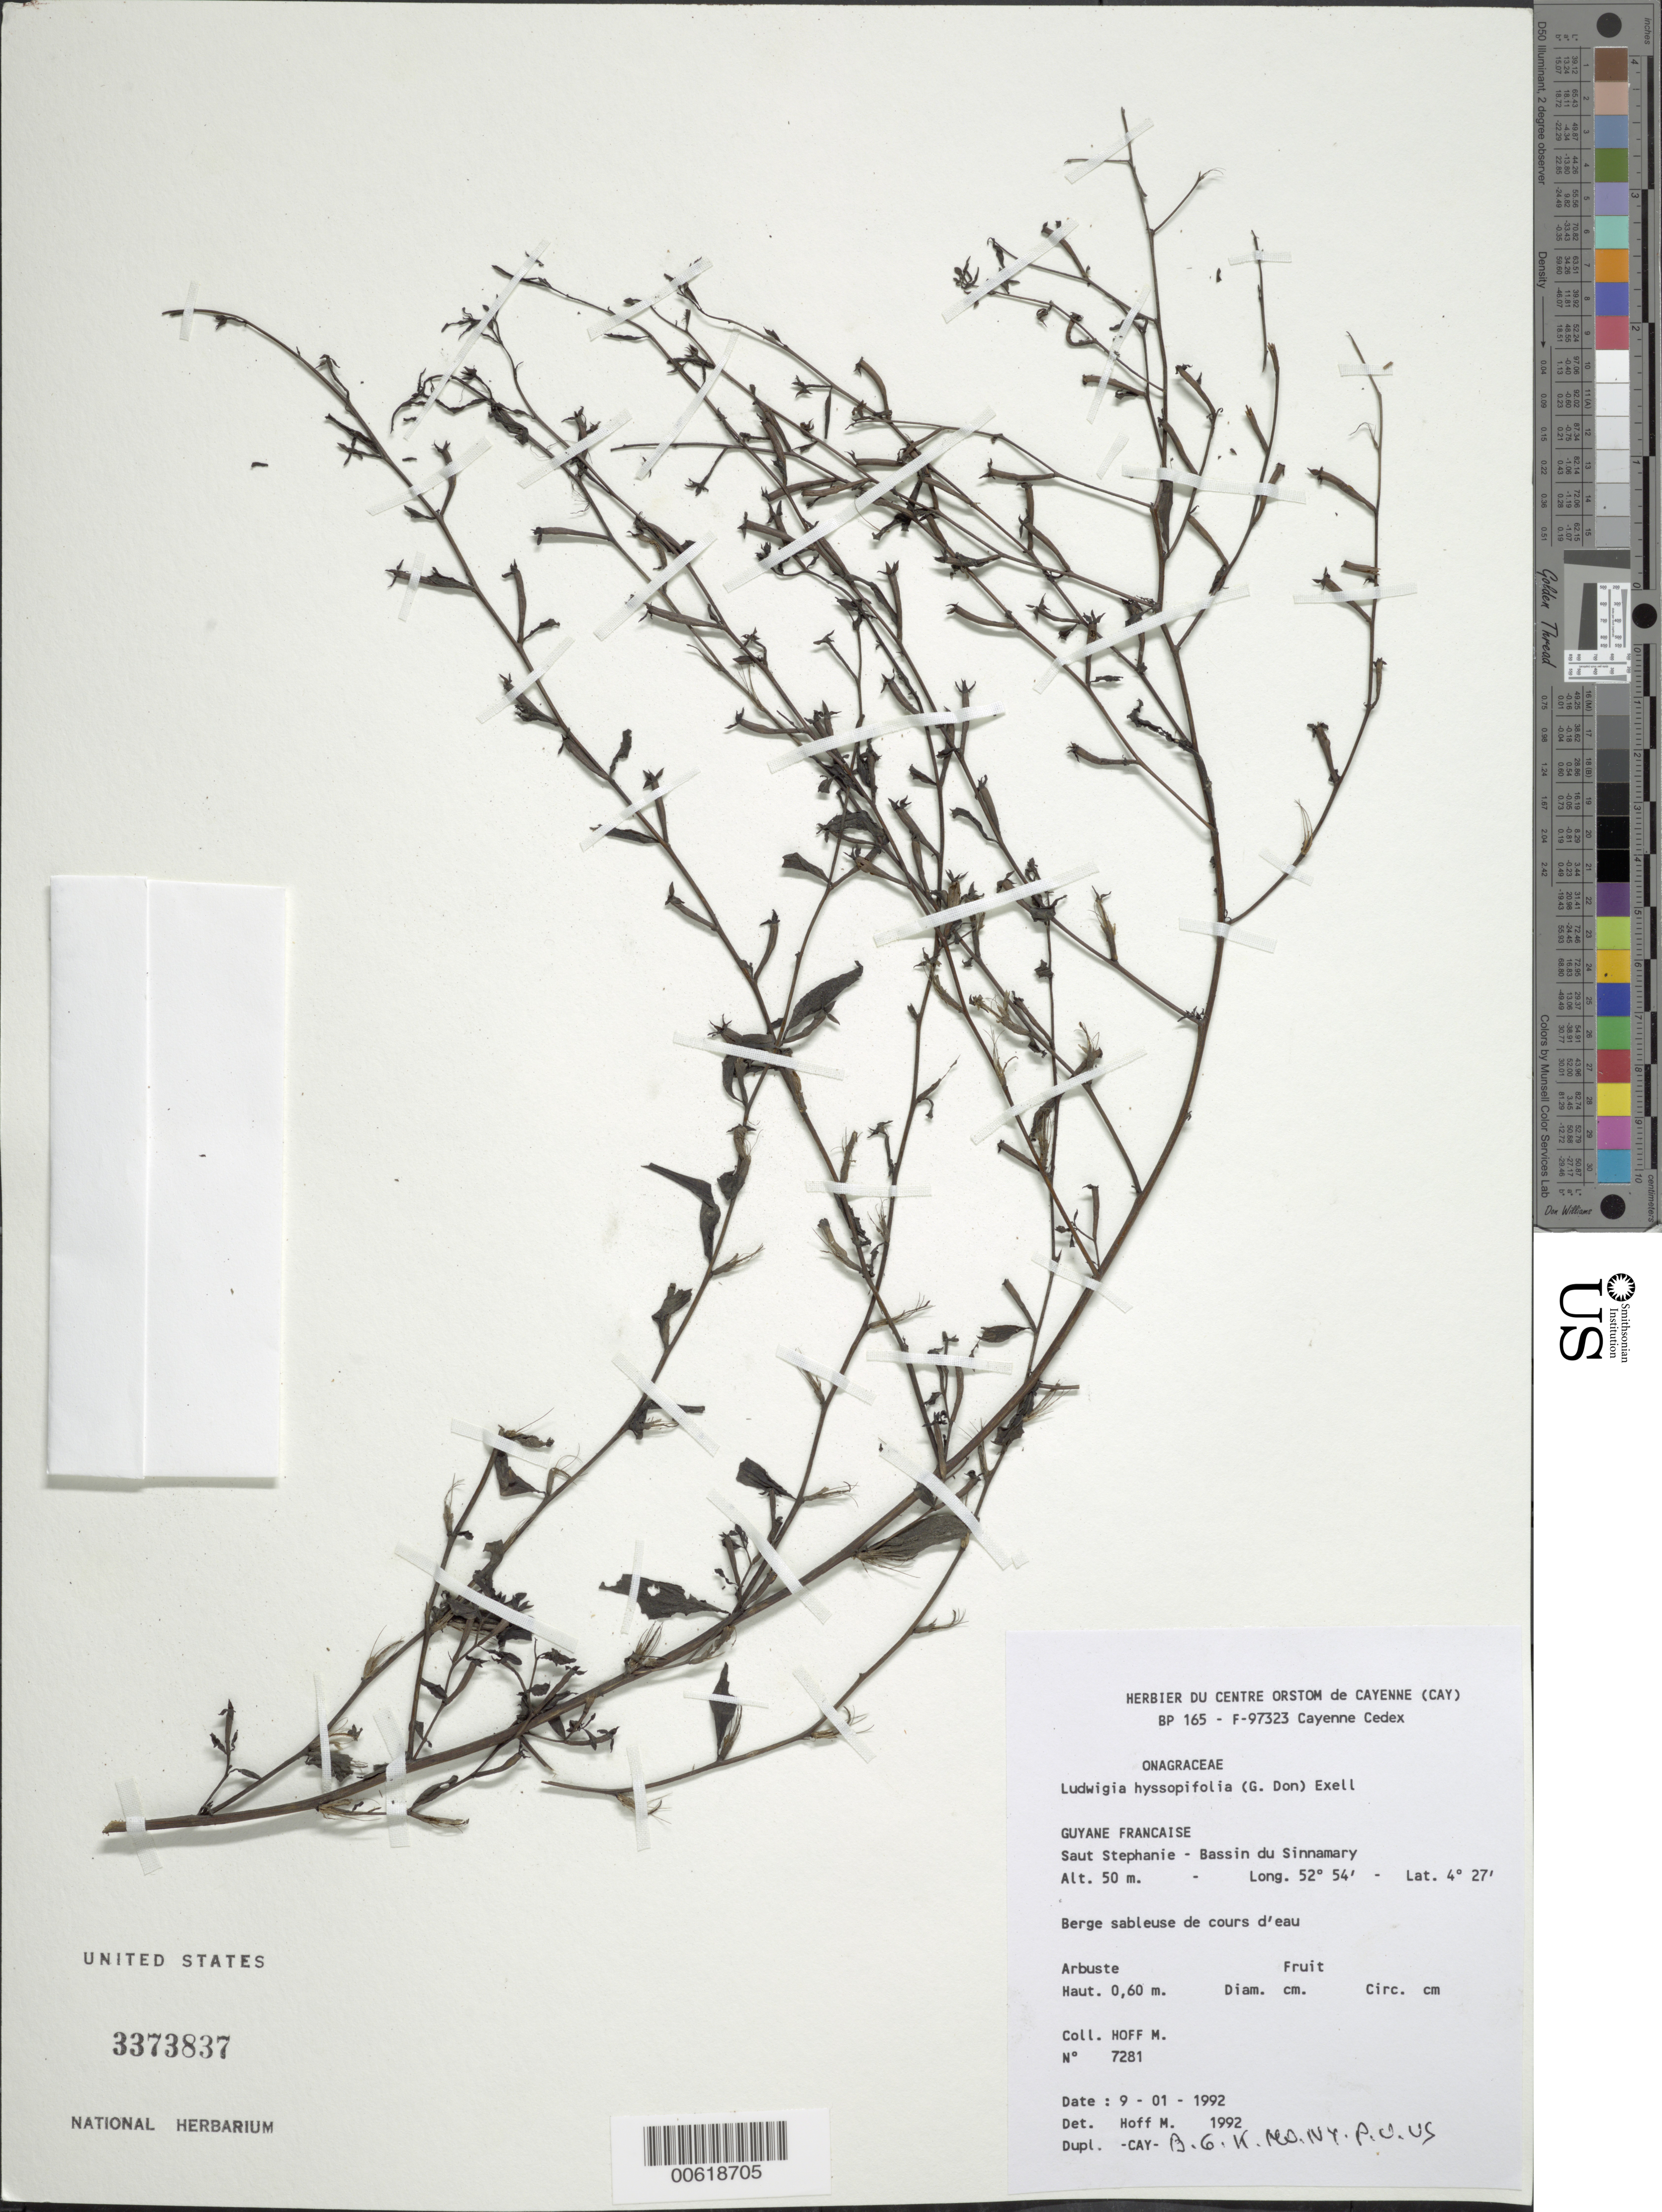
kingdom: Plantae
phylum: Tracheophyta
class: Magnoliopsida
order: Myrtales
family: Onagraceae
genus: Ludwigia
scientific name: Ludwigia hyssopifolia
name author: (G. Don) Exell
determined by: Hoff, M.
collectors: M. Hoff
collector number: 7281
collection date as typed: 9-Jan-92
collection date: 1992-01-09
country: French Guiana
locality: Saut Stéphanie, Bassin du Sinnamary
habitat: Berge sableuse de cours d'eau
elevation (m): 50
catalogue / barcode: US 3373837